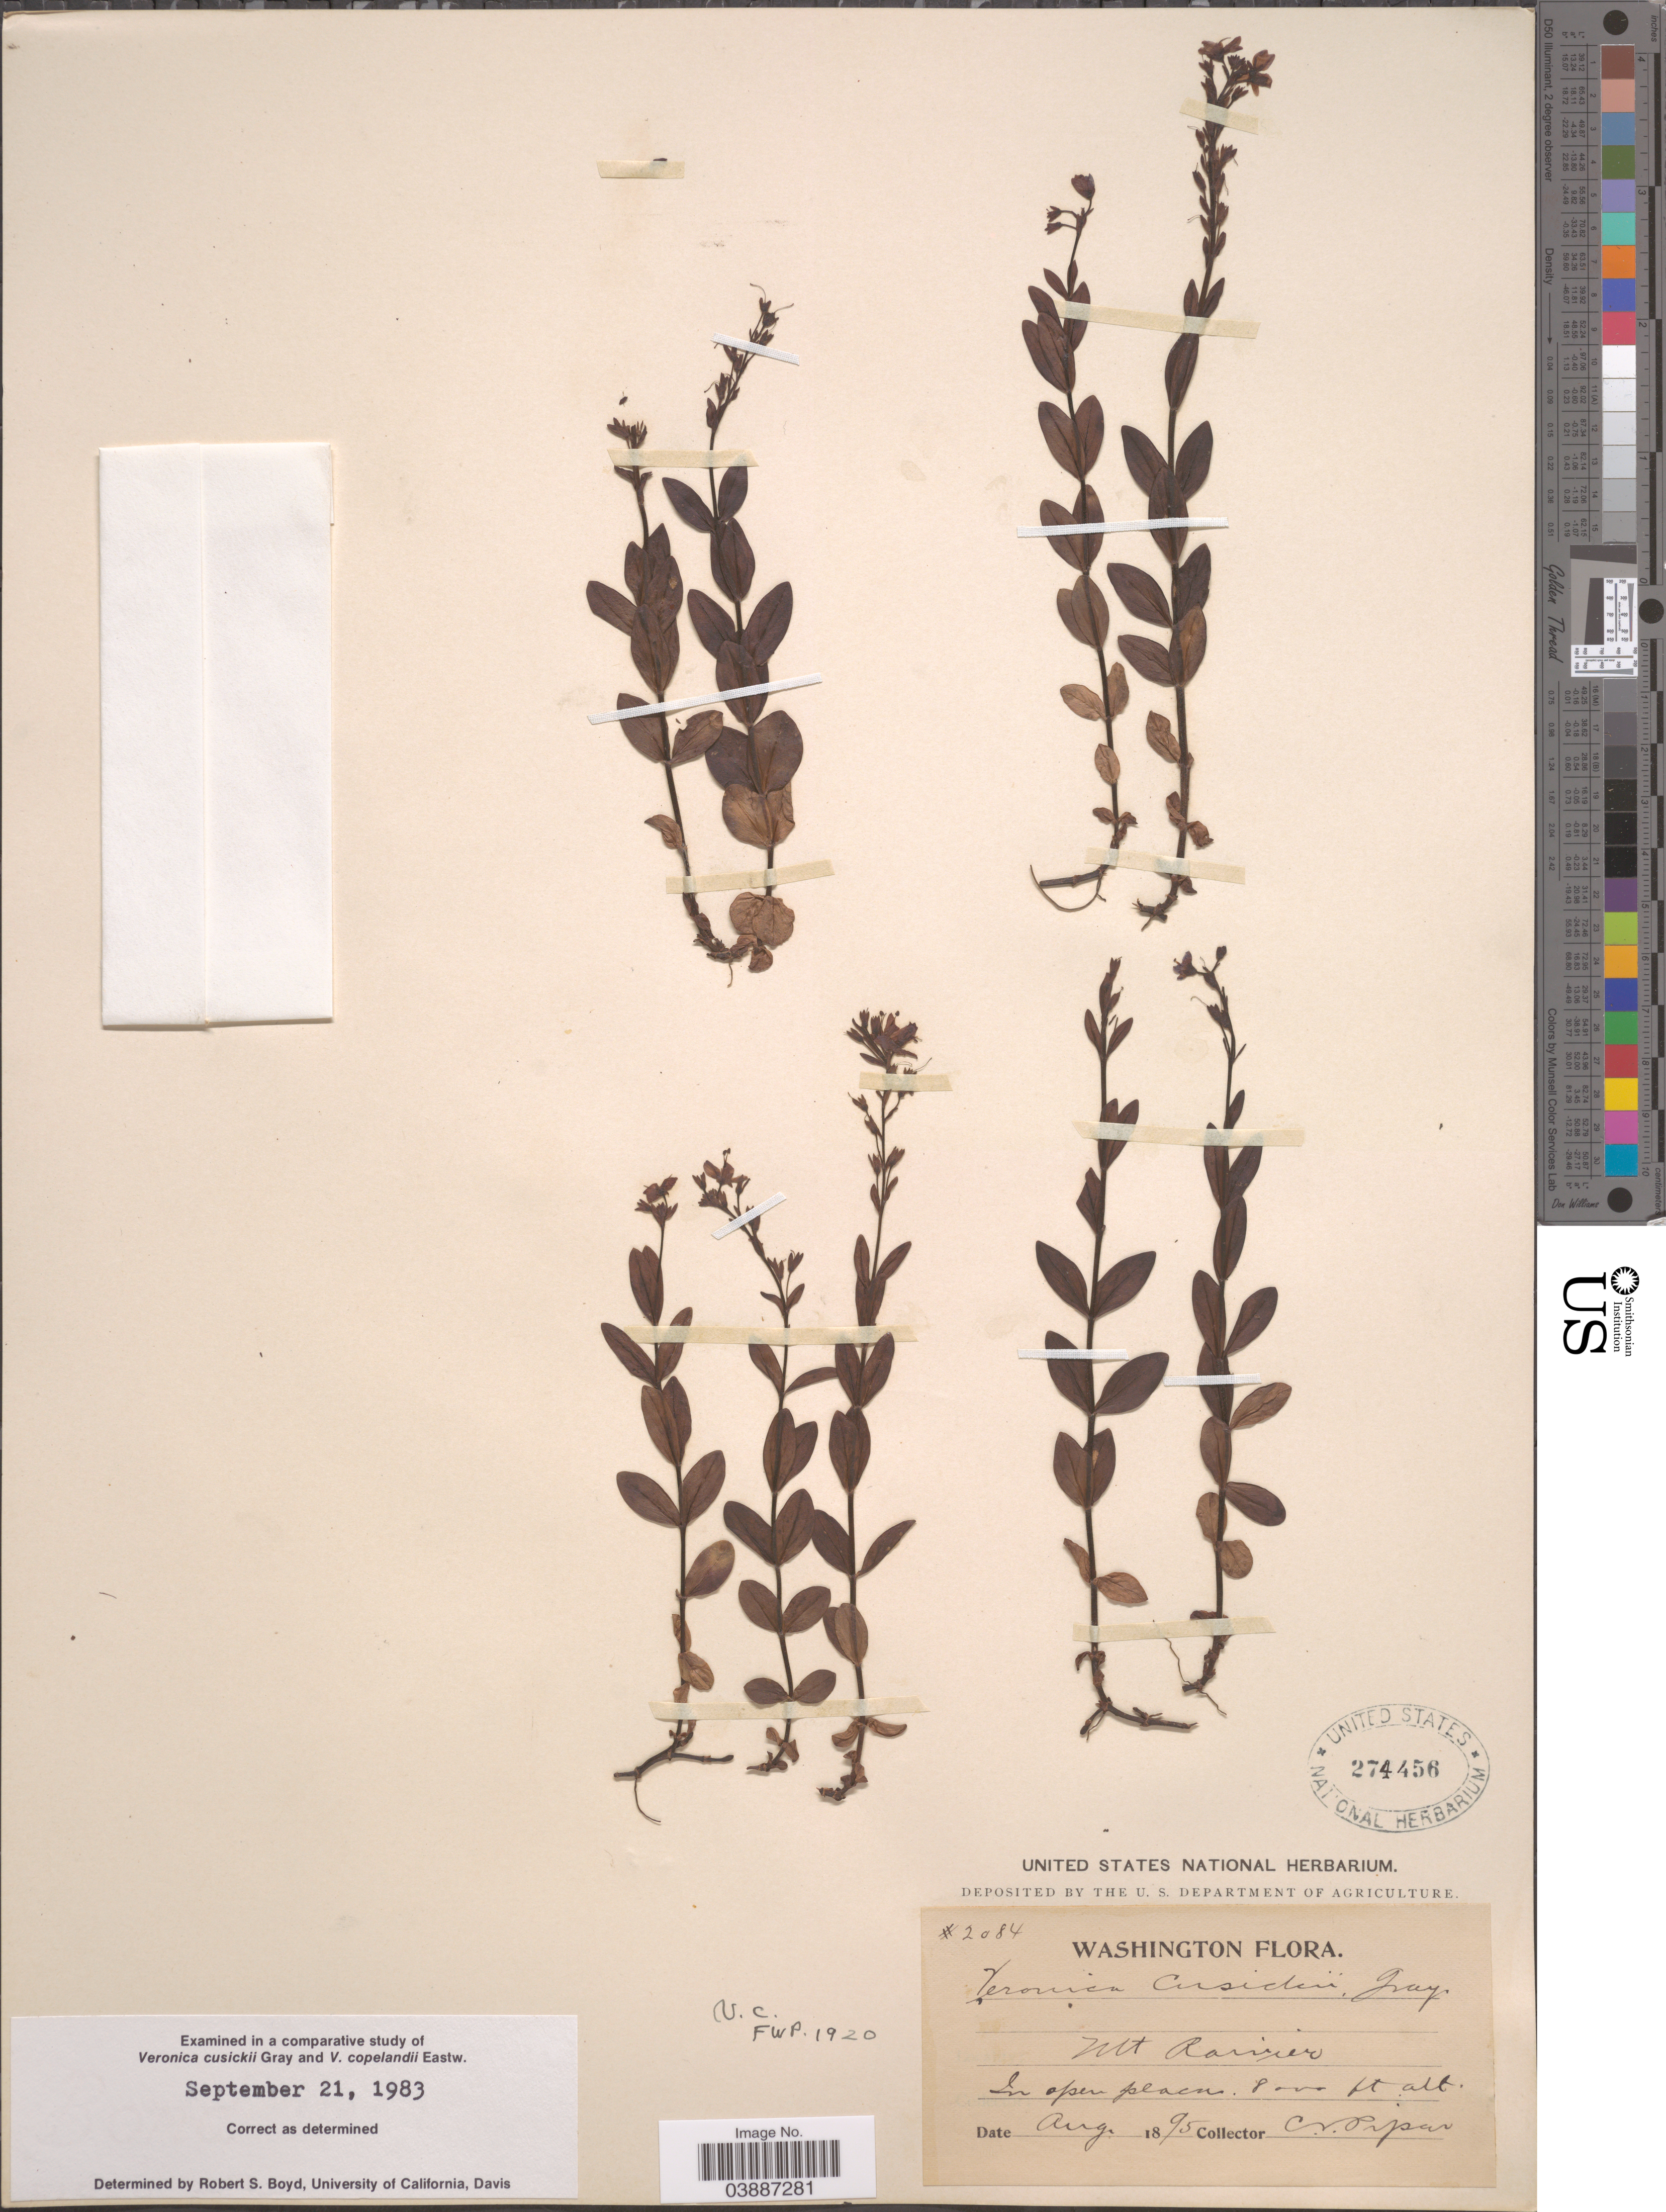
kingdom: Plantae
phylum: Tracheophyta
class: Magnoliopsida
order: Lamiales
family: Plantaginaceae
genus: Veronica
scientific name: Veronica cusickii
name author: A. Gray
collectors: C. V. Piper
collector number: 2084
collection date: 1895-08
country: United States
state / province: Washington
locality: Mt. Rainier.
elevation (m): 2438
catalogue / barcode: US 274456